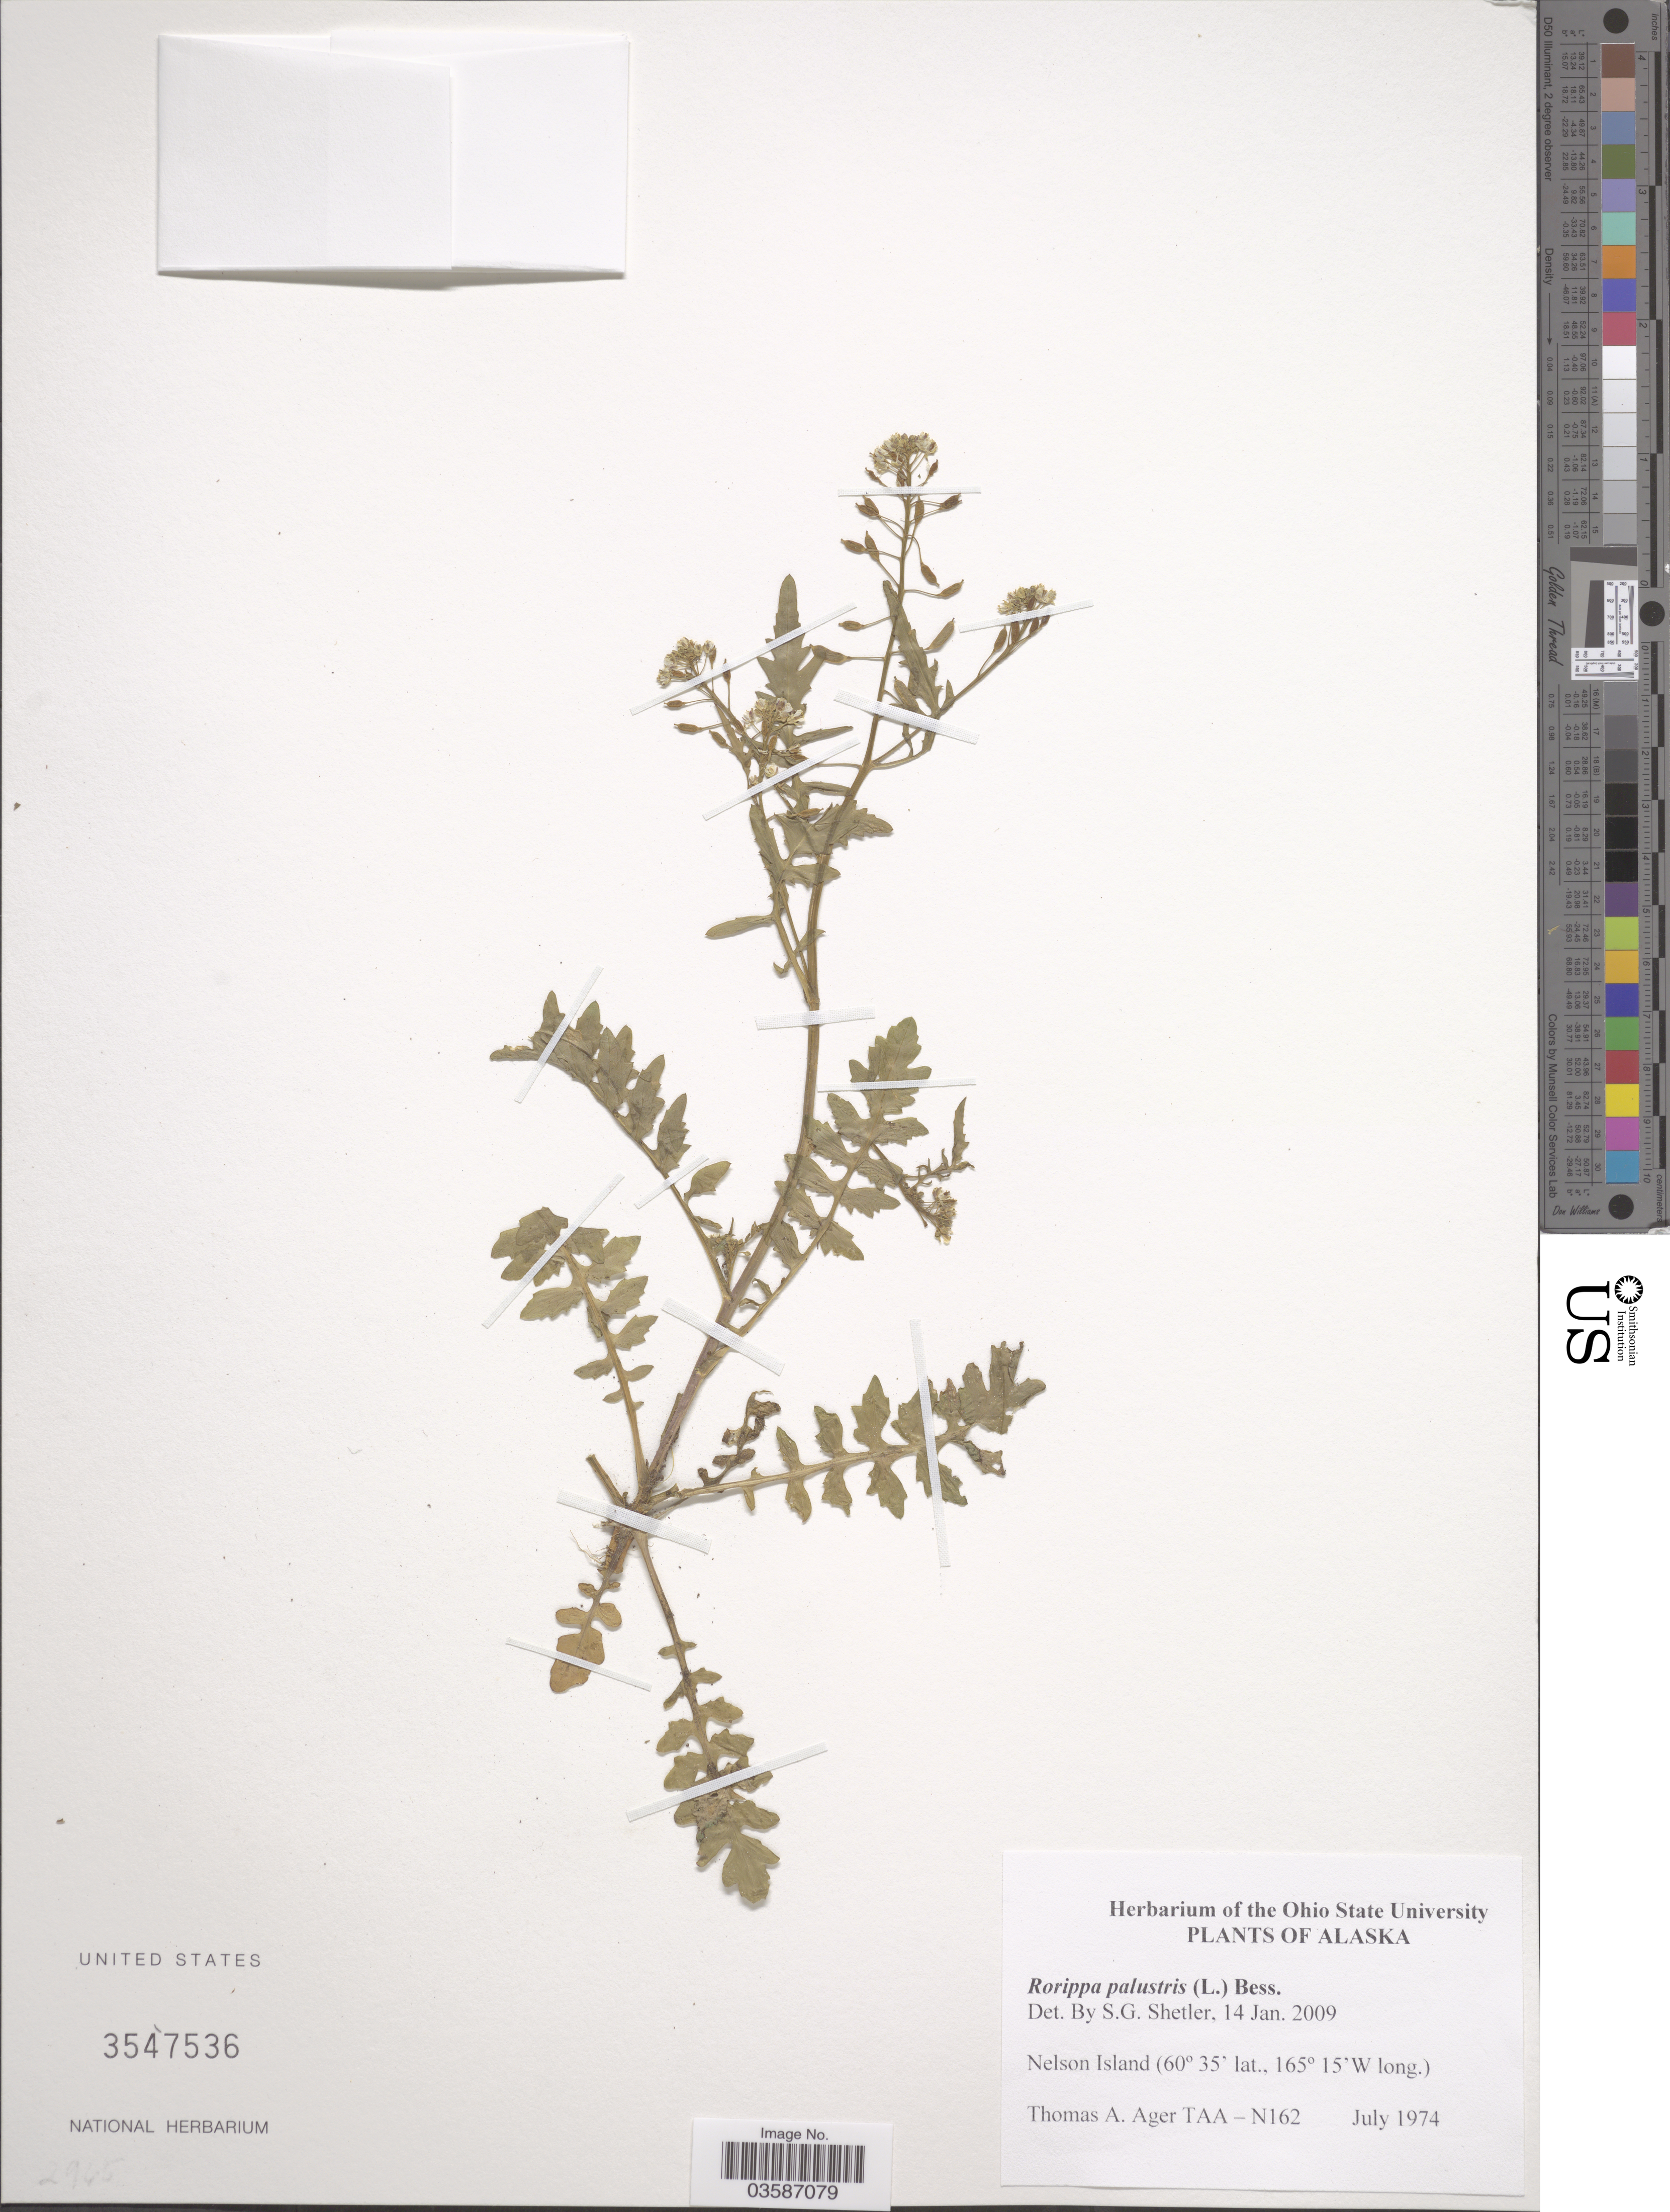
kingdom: Plantae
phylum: Tracheophyta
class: Magnoliopsida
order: Brassicales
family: Brassicaceae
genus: Rorippa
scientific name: Rorippa islandica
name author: (Oeder) Borbás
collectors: T. A. Ager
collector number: TAA-N162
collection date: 1974-07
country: United States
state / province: Alaska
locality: Nelson Island.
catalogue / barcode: US 3547536